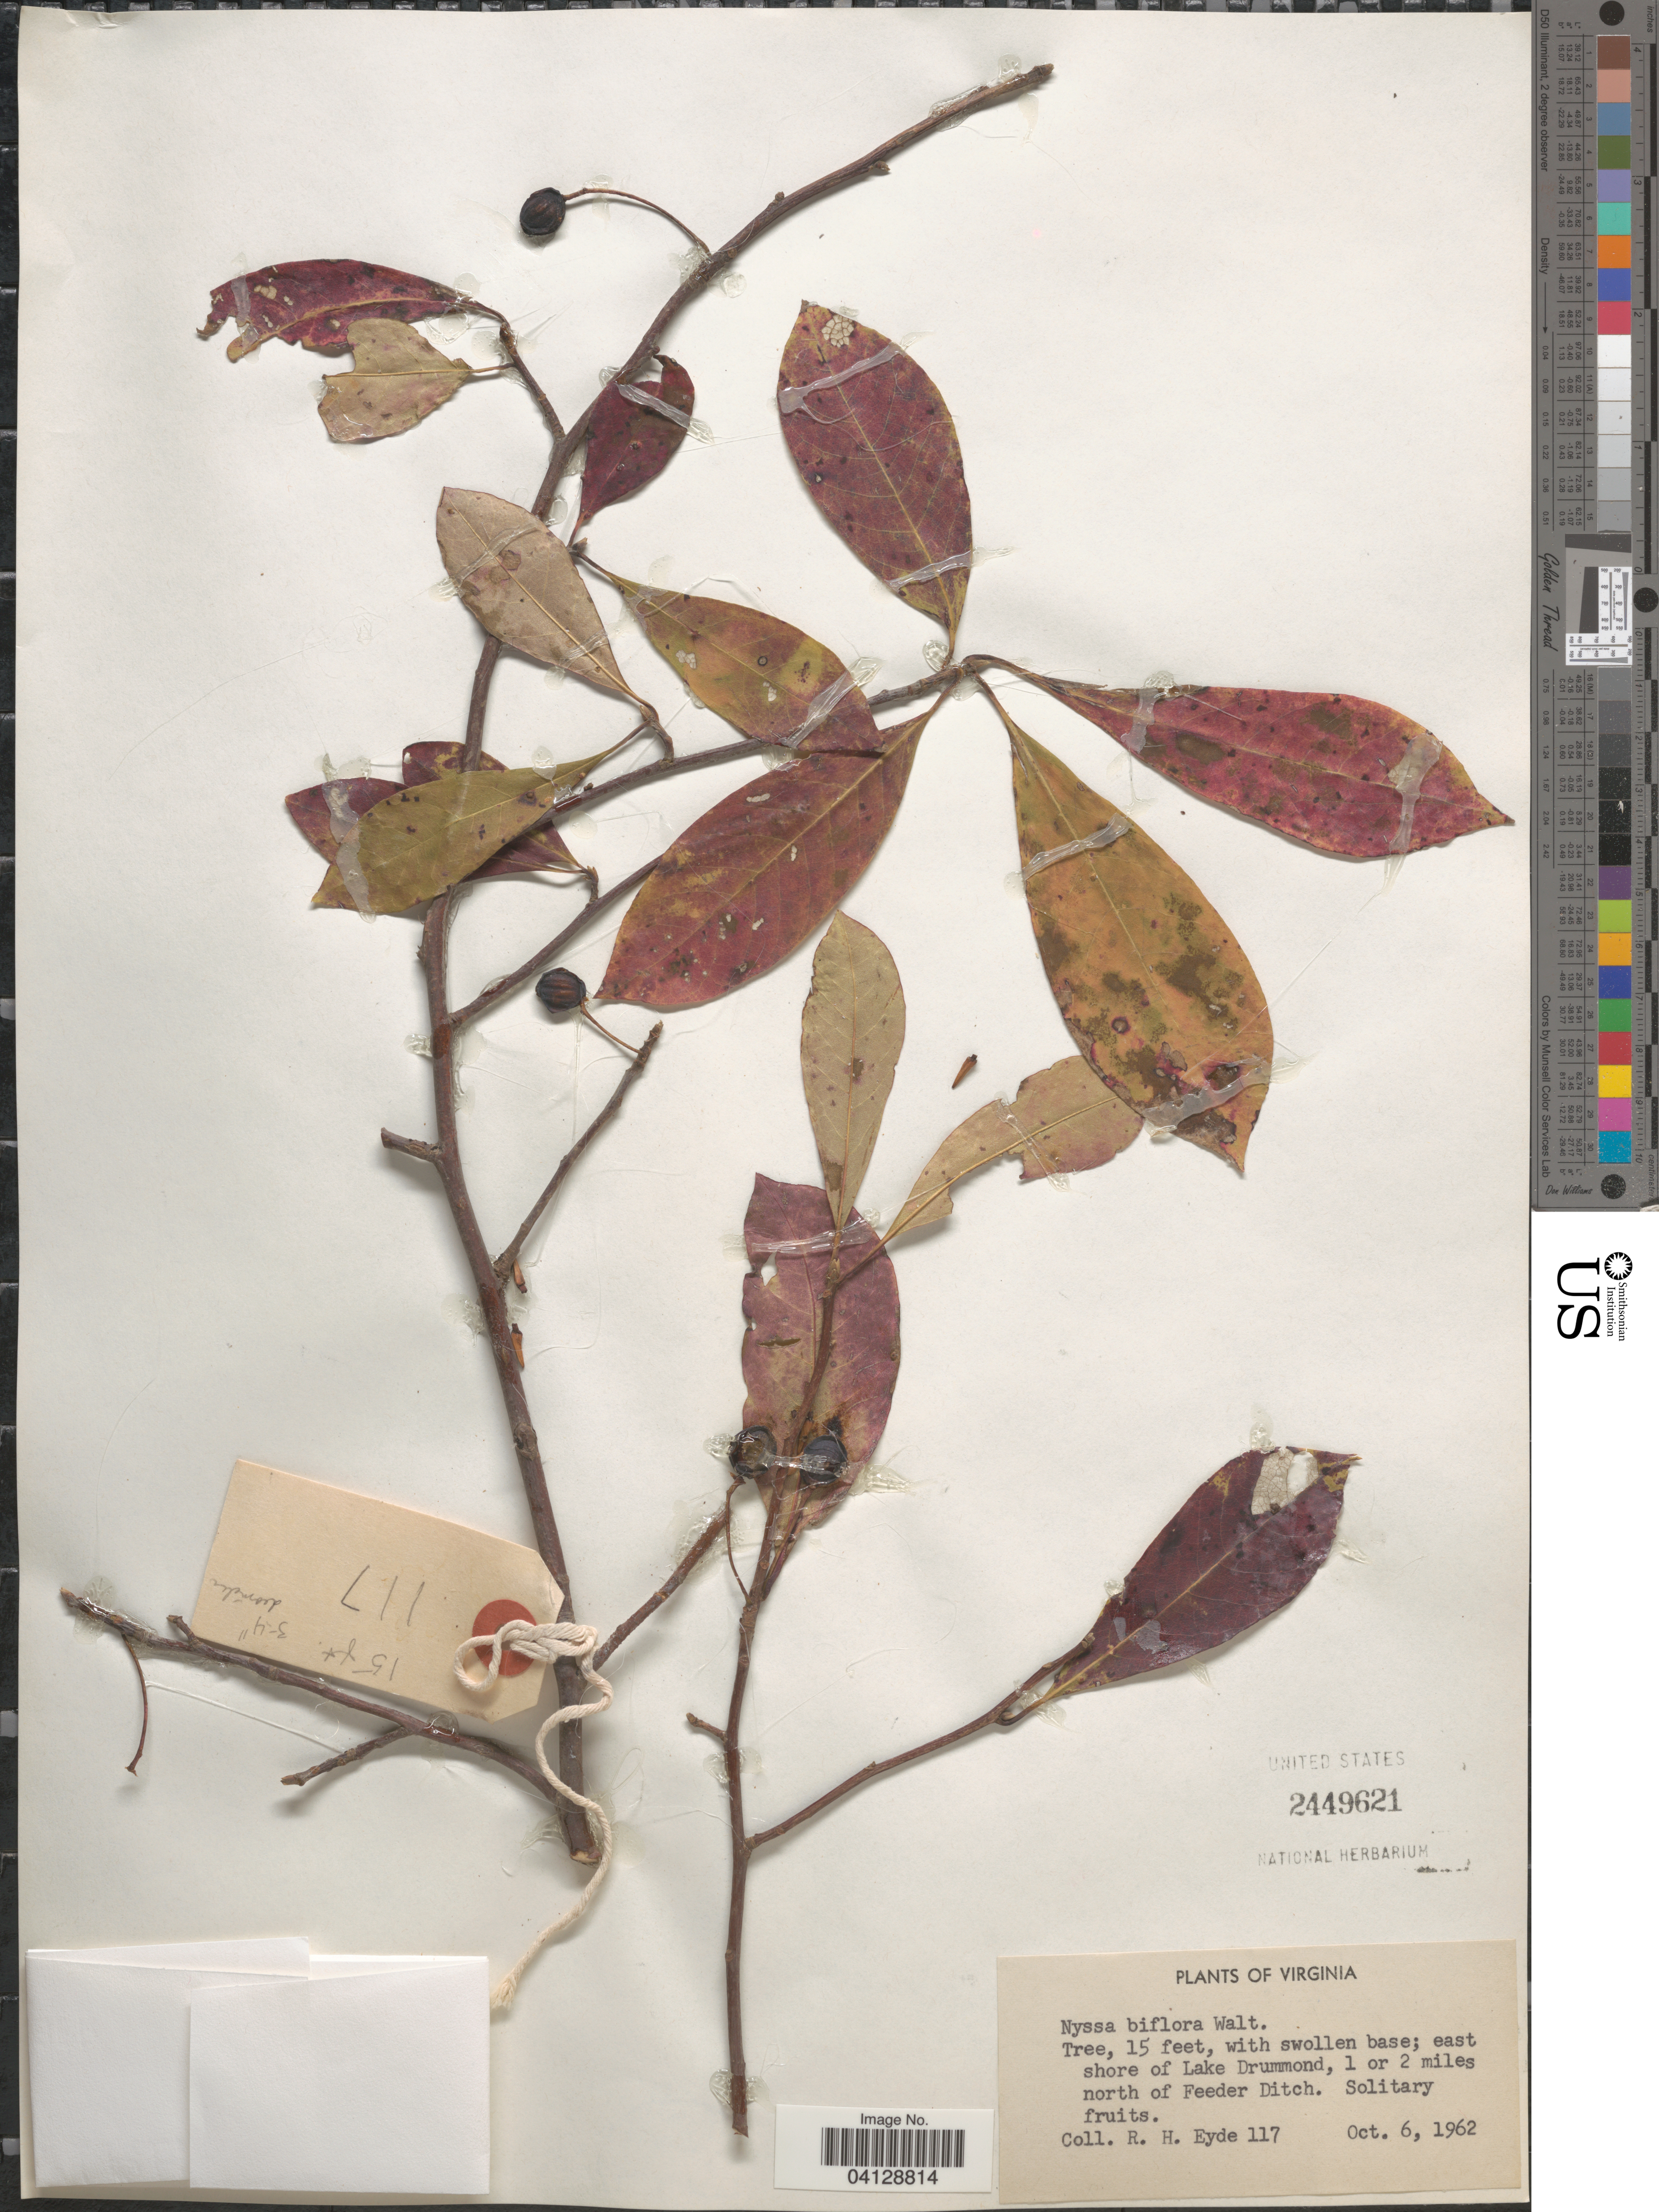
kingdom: Plantae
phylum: Tracheophyta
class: Magnoliopsida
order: Cornales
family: Nyssaceae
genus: Nyssa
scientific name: Nyssa biflora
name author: Walter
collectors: R. H. Eyde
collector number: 117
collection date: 1962-10-06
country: United States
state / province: Virginia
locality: East shore of Lake Drummond, 1 or 2 miles north of Feeder Ditch.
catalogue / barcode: US 2449621